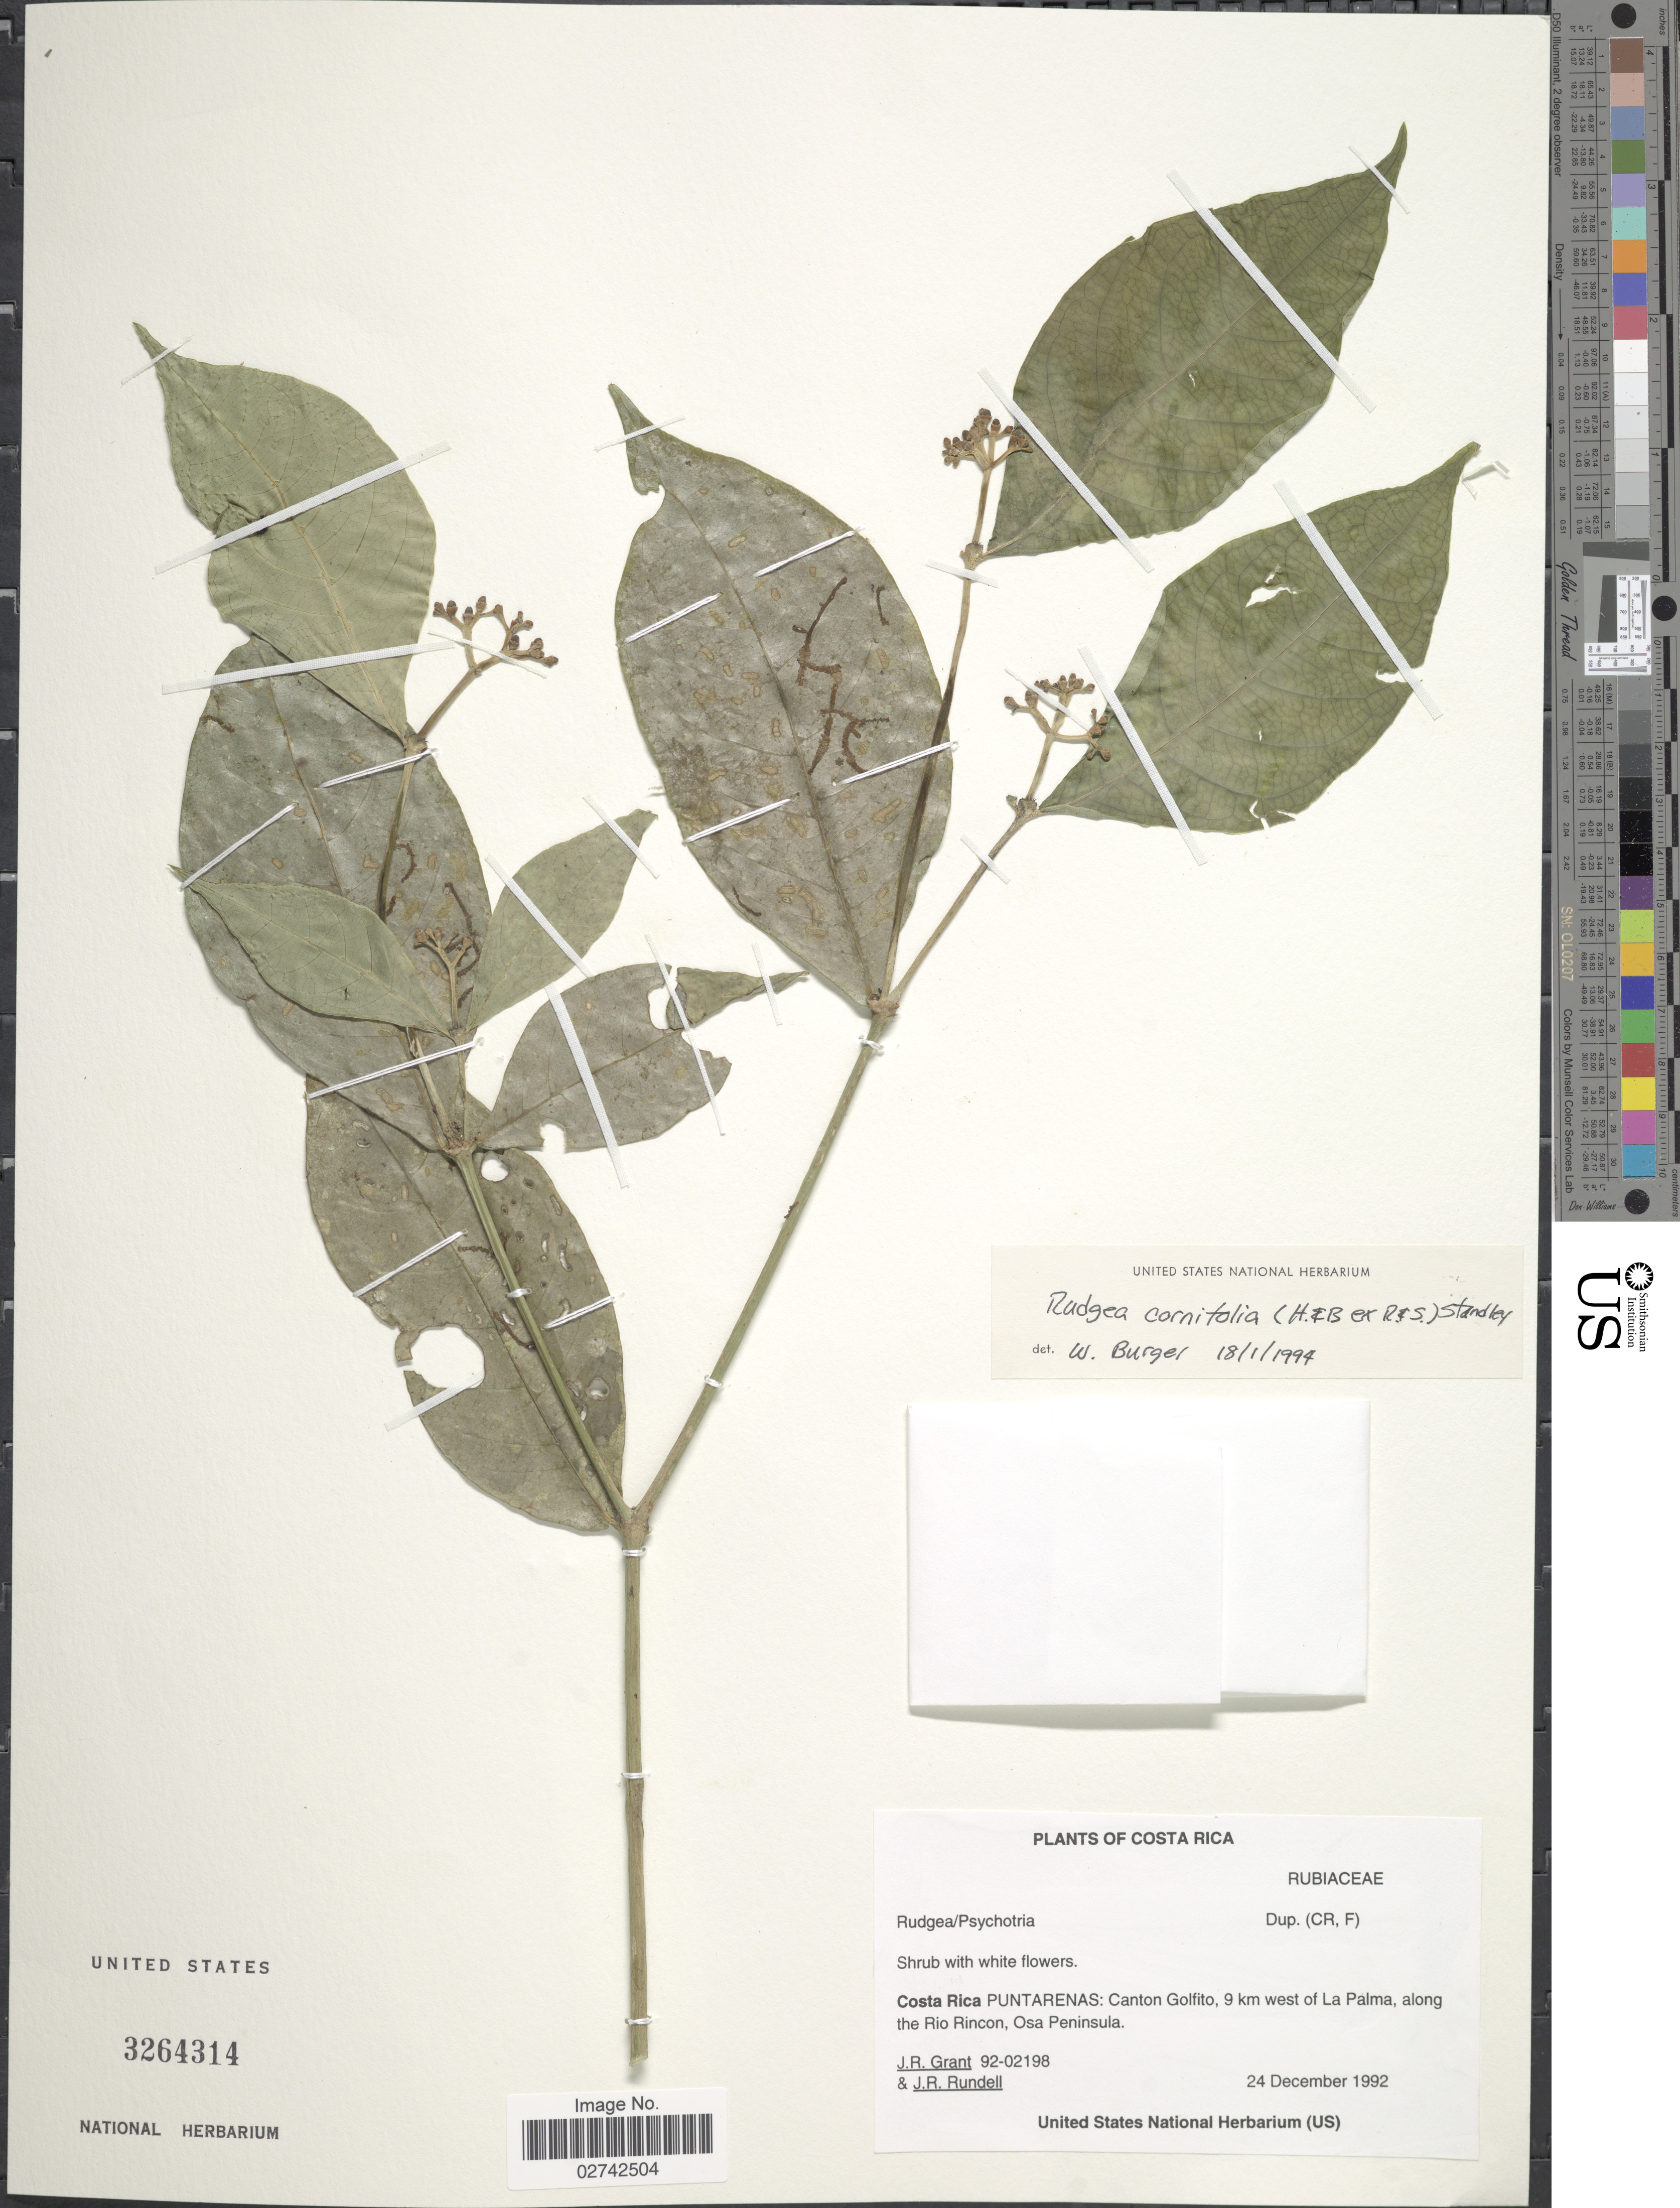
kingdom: Plantae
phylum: Tracheophyta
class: Magnoliopsida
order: Gentianales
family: Rubiaceae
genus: Rudgea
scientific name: Rudgea cornifolia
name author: (Kunth) Standl.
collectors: J. Grant & J. R. Rundell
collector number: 92-02198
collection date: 1992-12-24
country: Costa Rica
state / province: Puntarenas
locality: Costa Rica: Puntarenas: Cantn Golfito, 9 km west of La Palma, along the Rio Rincon, Osa Peninsula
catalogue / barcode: US 3264314